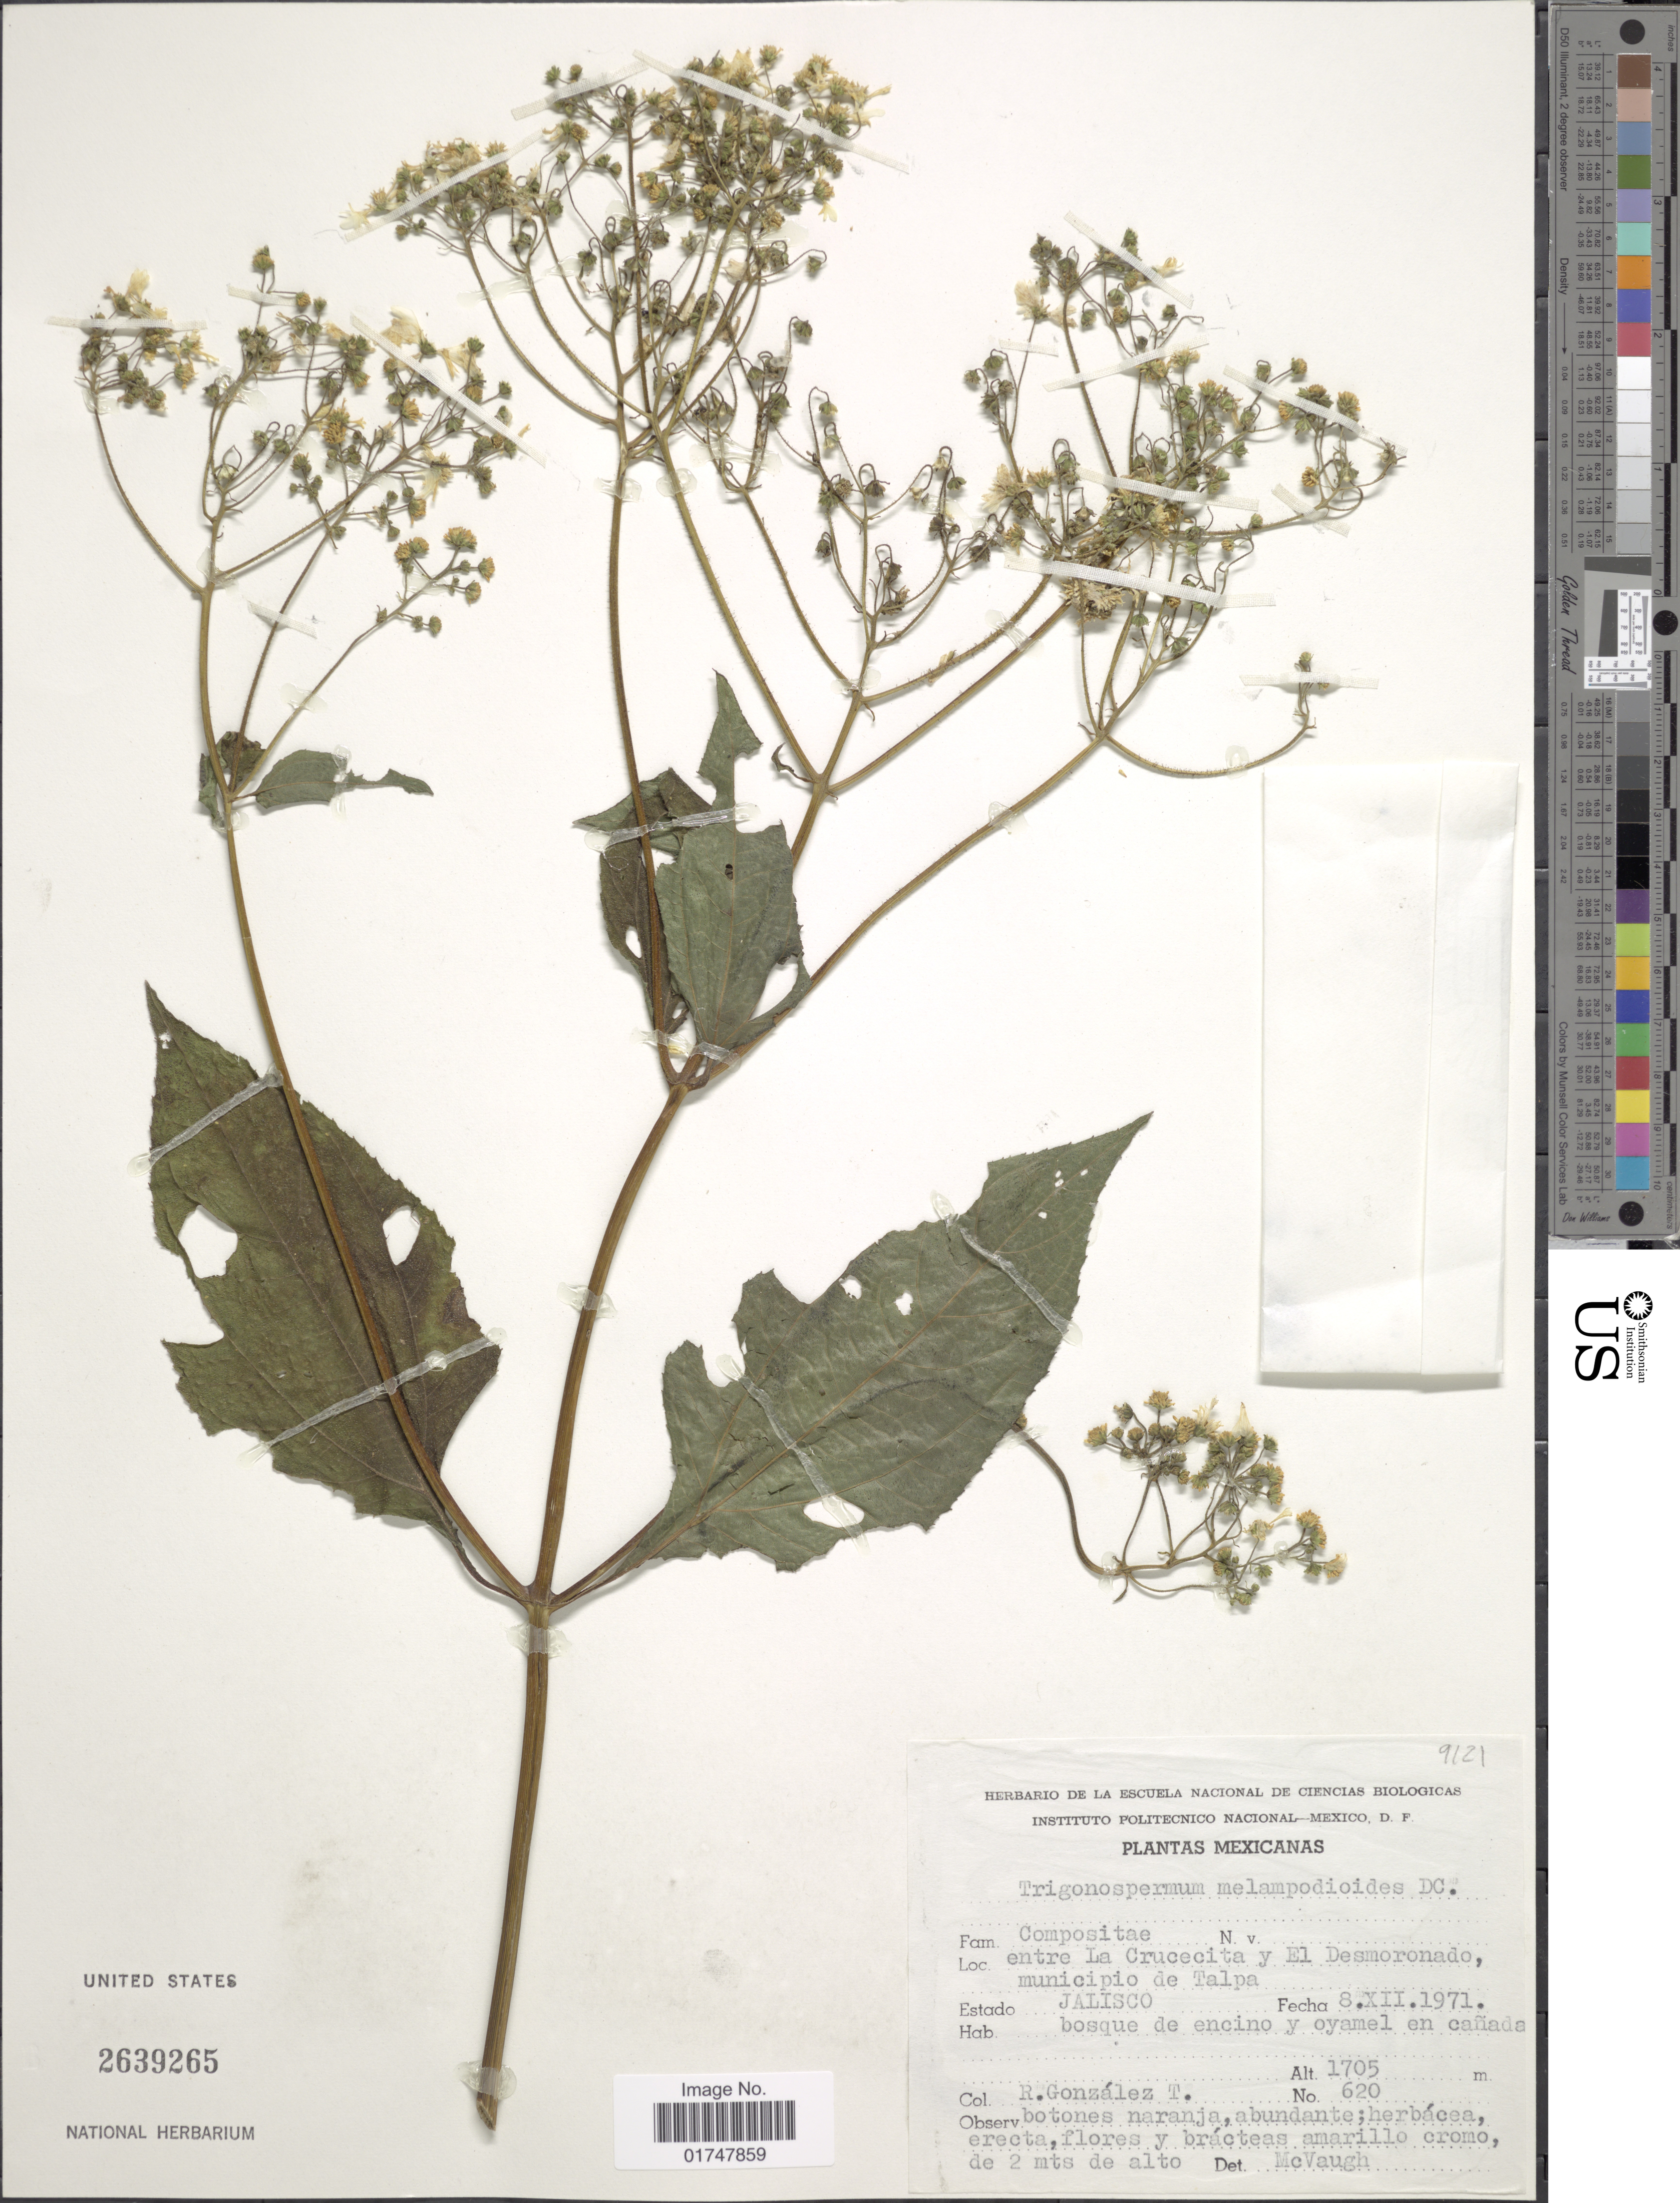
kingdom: Plantae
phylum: Tracheophyta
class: Magnoliopsida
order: Asterales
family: Asteraceae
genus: Trigonospermum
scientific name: Trigonospermum melampodioides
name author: DC.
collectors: R. Gonzalez T.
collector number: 620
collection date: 1971-12-08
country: Mexico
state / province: Jalisco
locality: Entre La Crucecita u El Desmoronado, municipio de Talpa, bosque de encino ty oyamel en cañada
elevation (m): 1705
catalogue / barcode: US 2639265